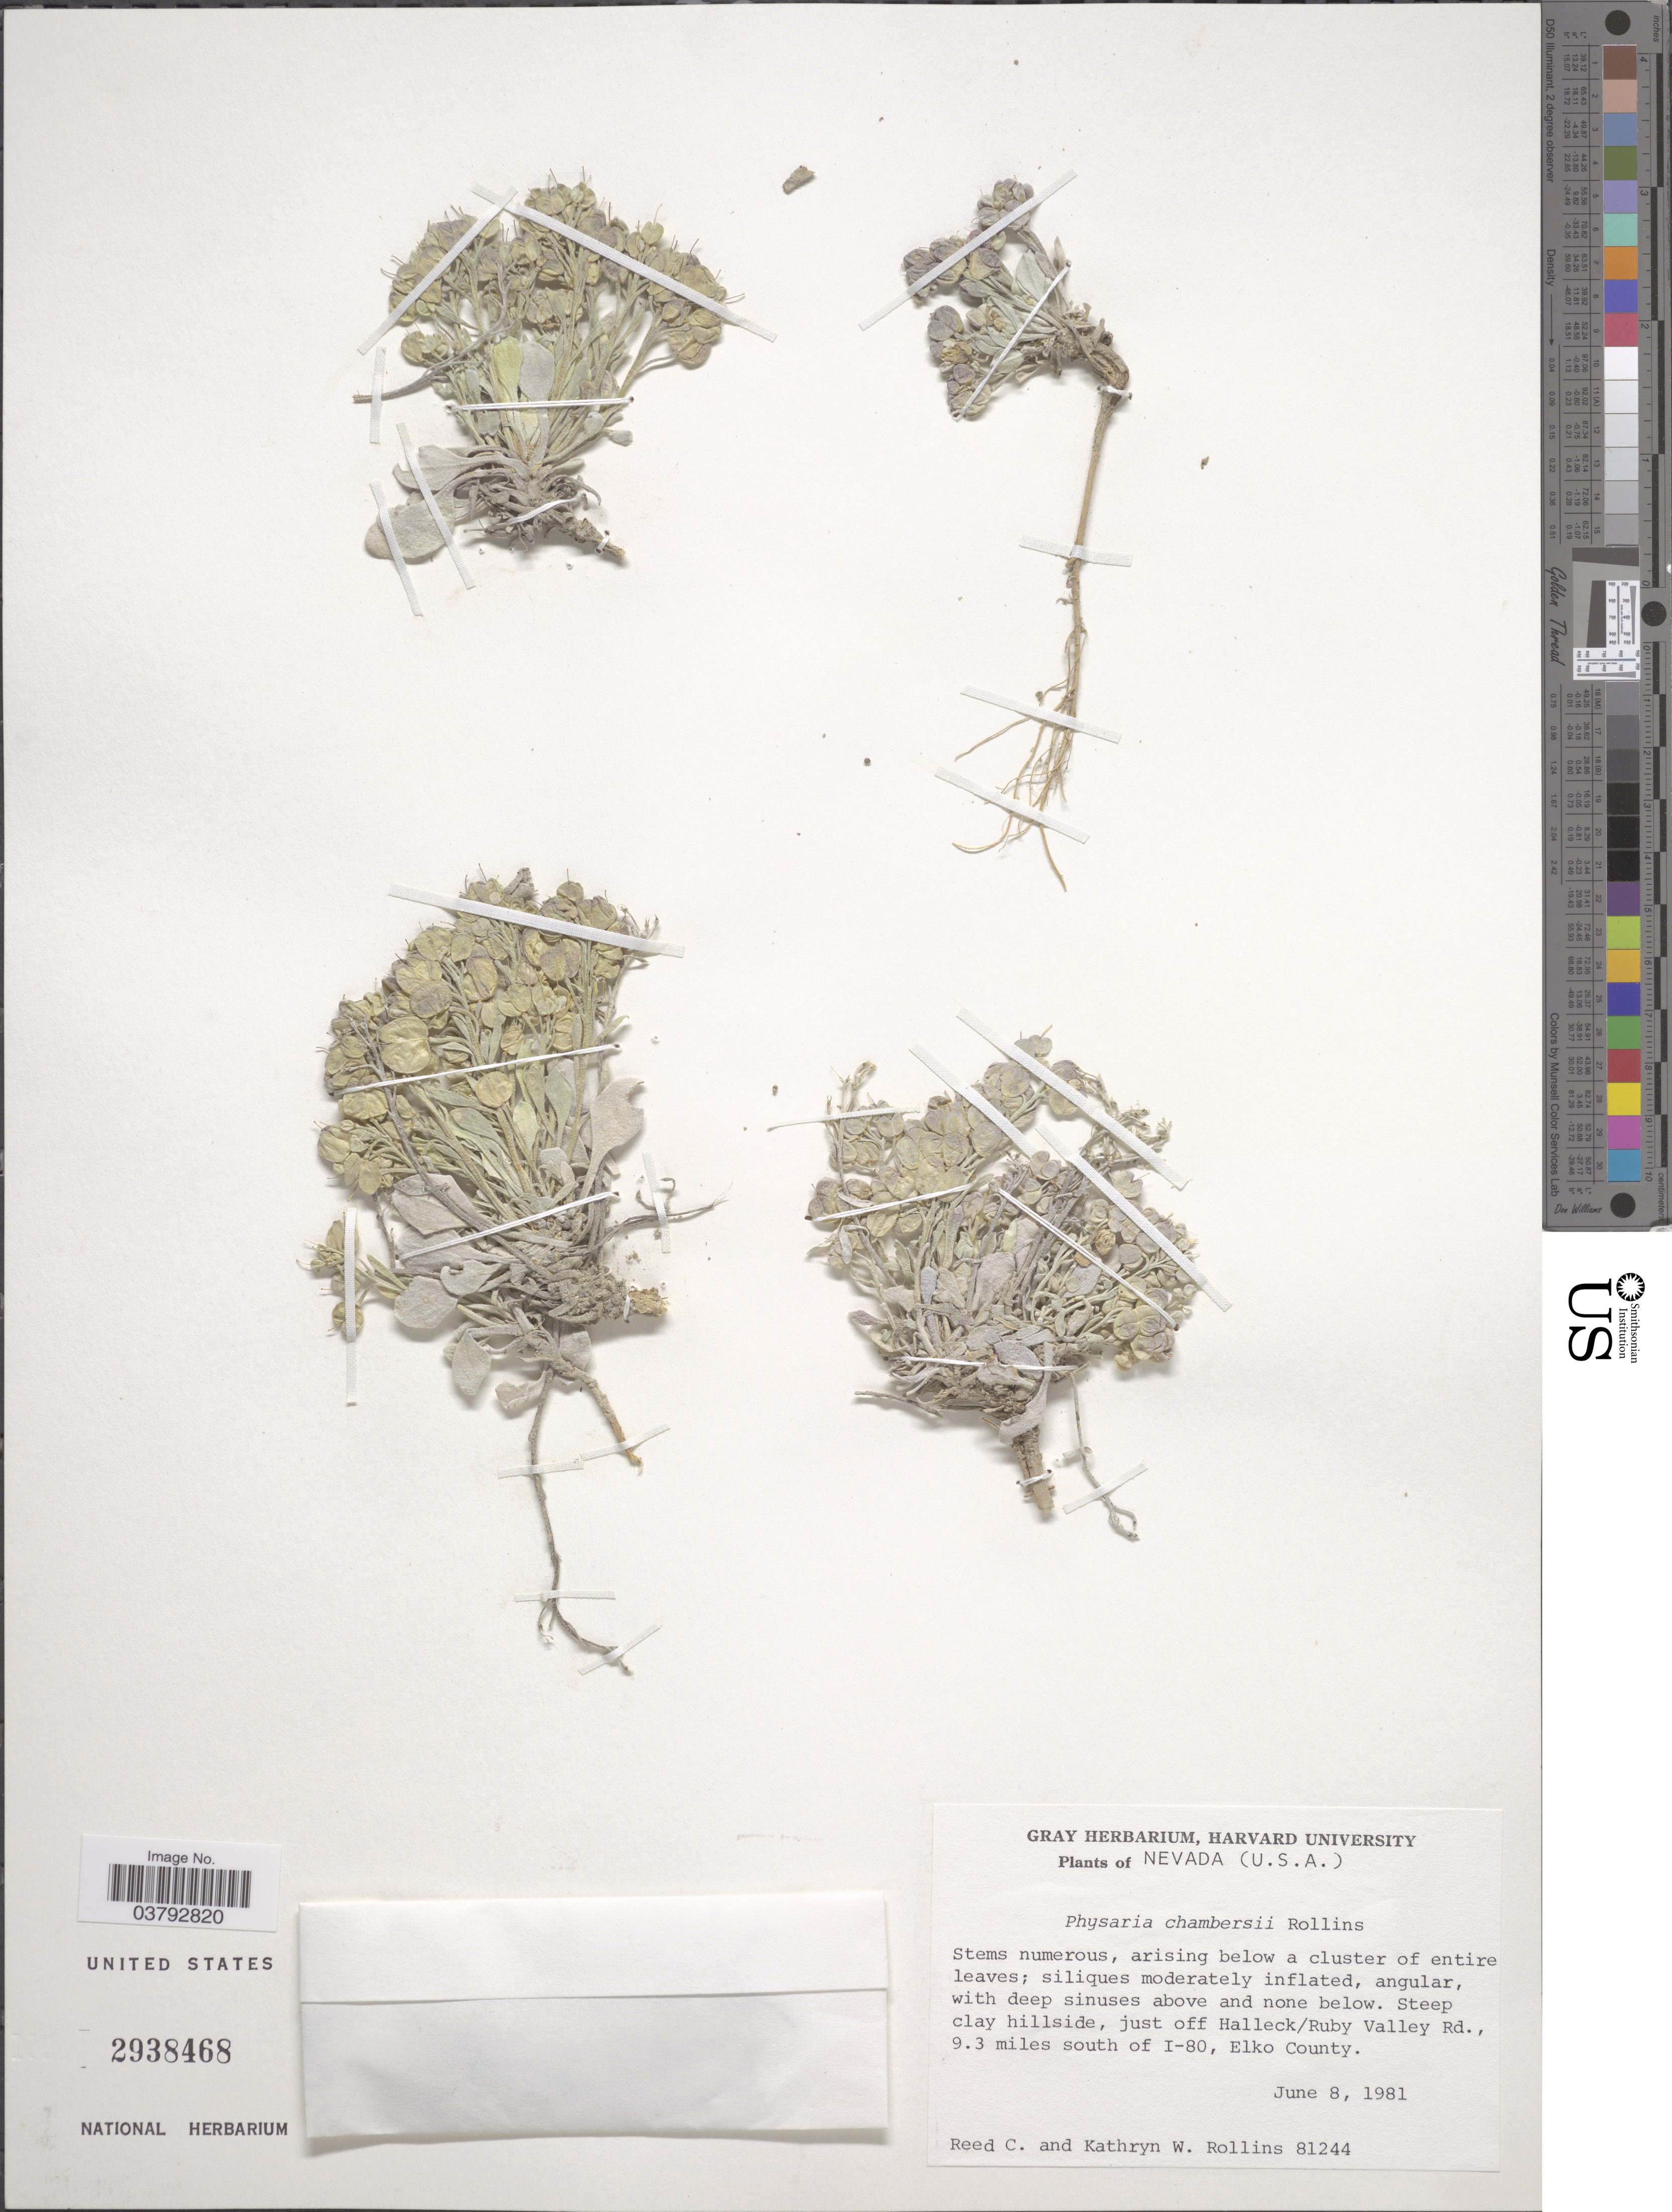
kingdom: Plantae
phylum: Tracheophyta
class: Magnoliopsida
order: Brassicales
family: Brassicaceae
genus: Physaria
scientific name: Physaria chambersii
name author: Rollins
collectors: R. C. Rollins & K. W. Rollins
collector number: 81244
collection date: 1981-06-08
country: United States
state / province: Nevada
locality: Just off Halleck/Ruby Valley Rd., 9.3 miles south of I-80, Elko County.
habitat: steep clay hillside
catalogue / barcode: US 2938468